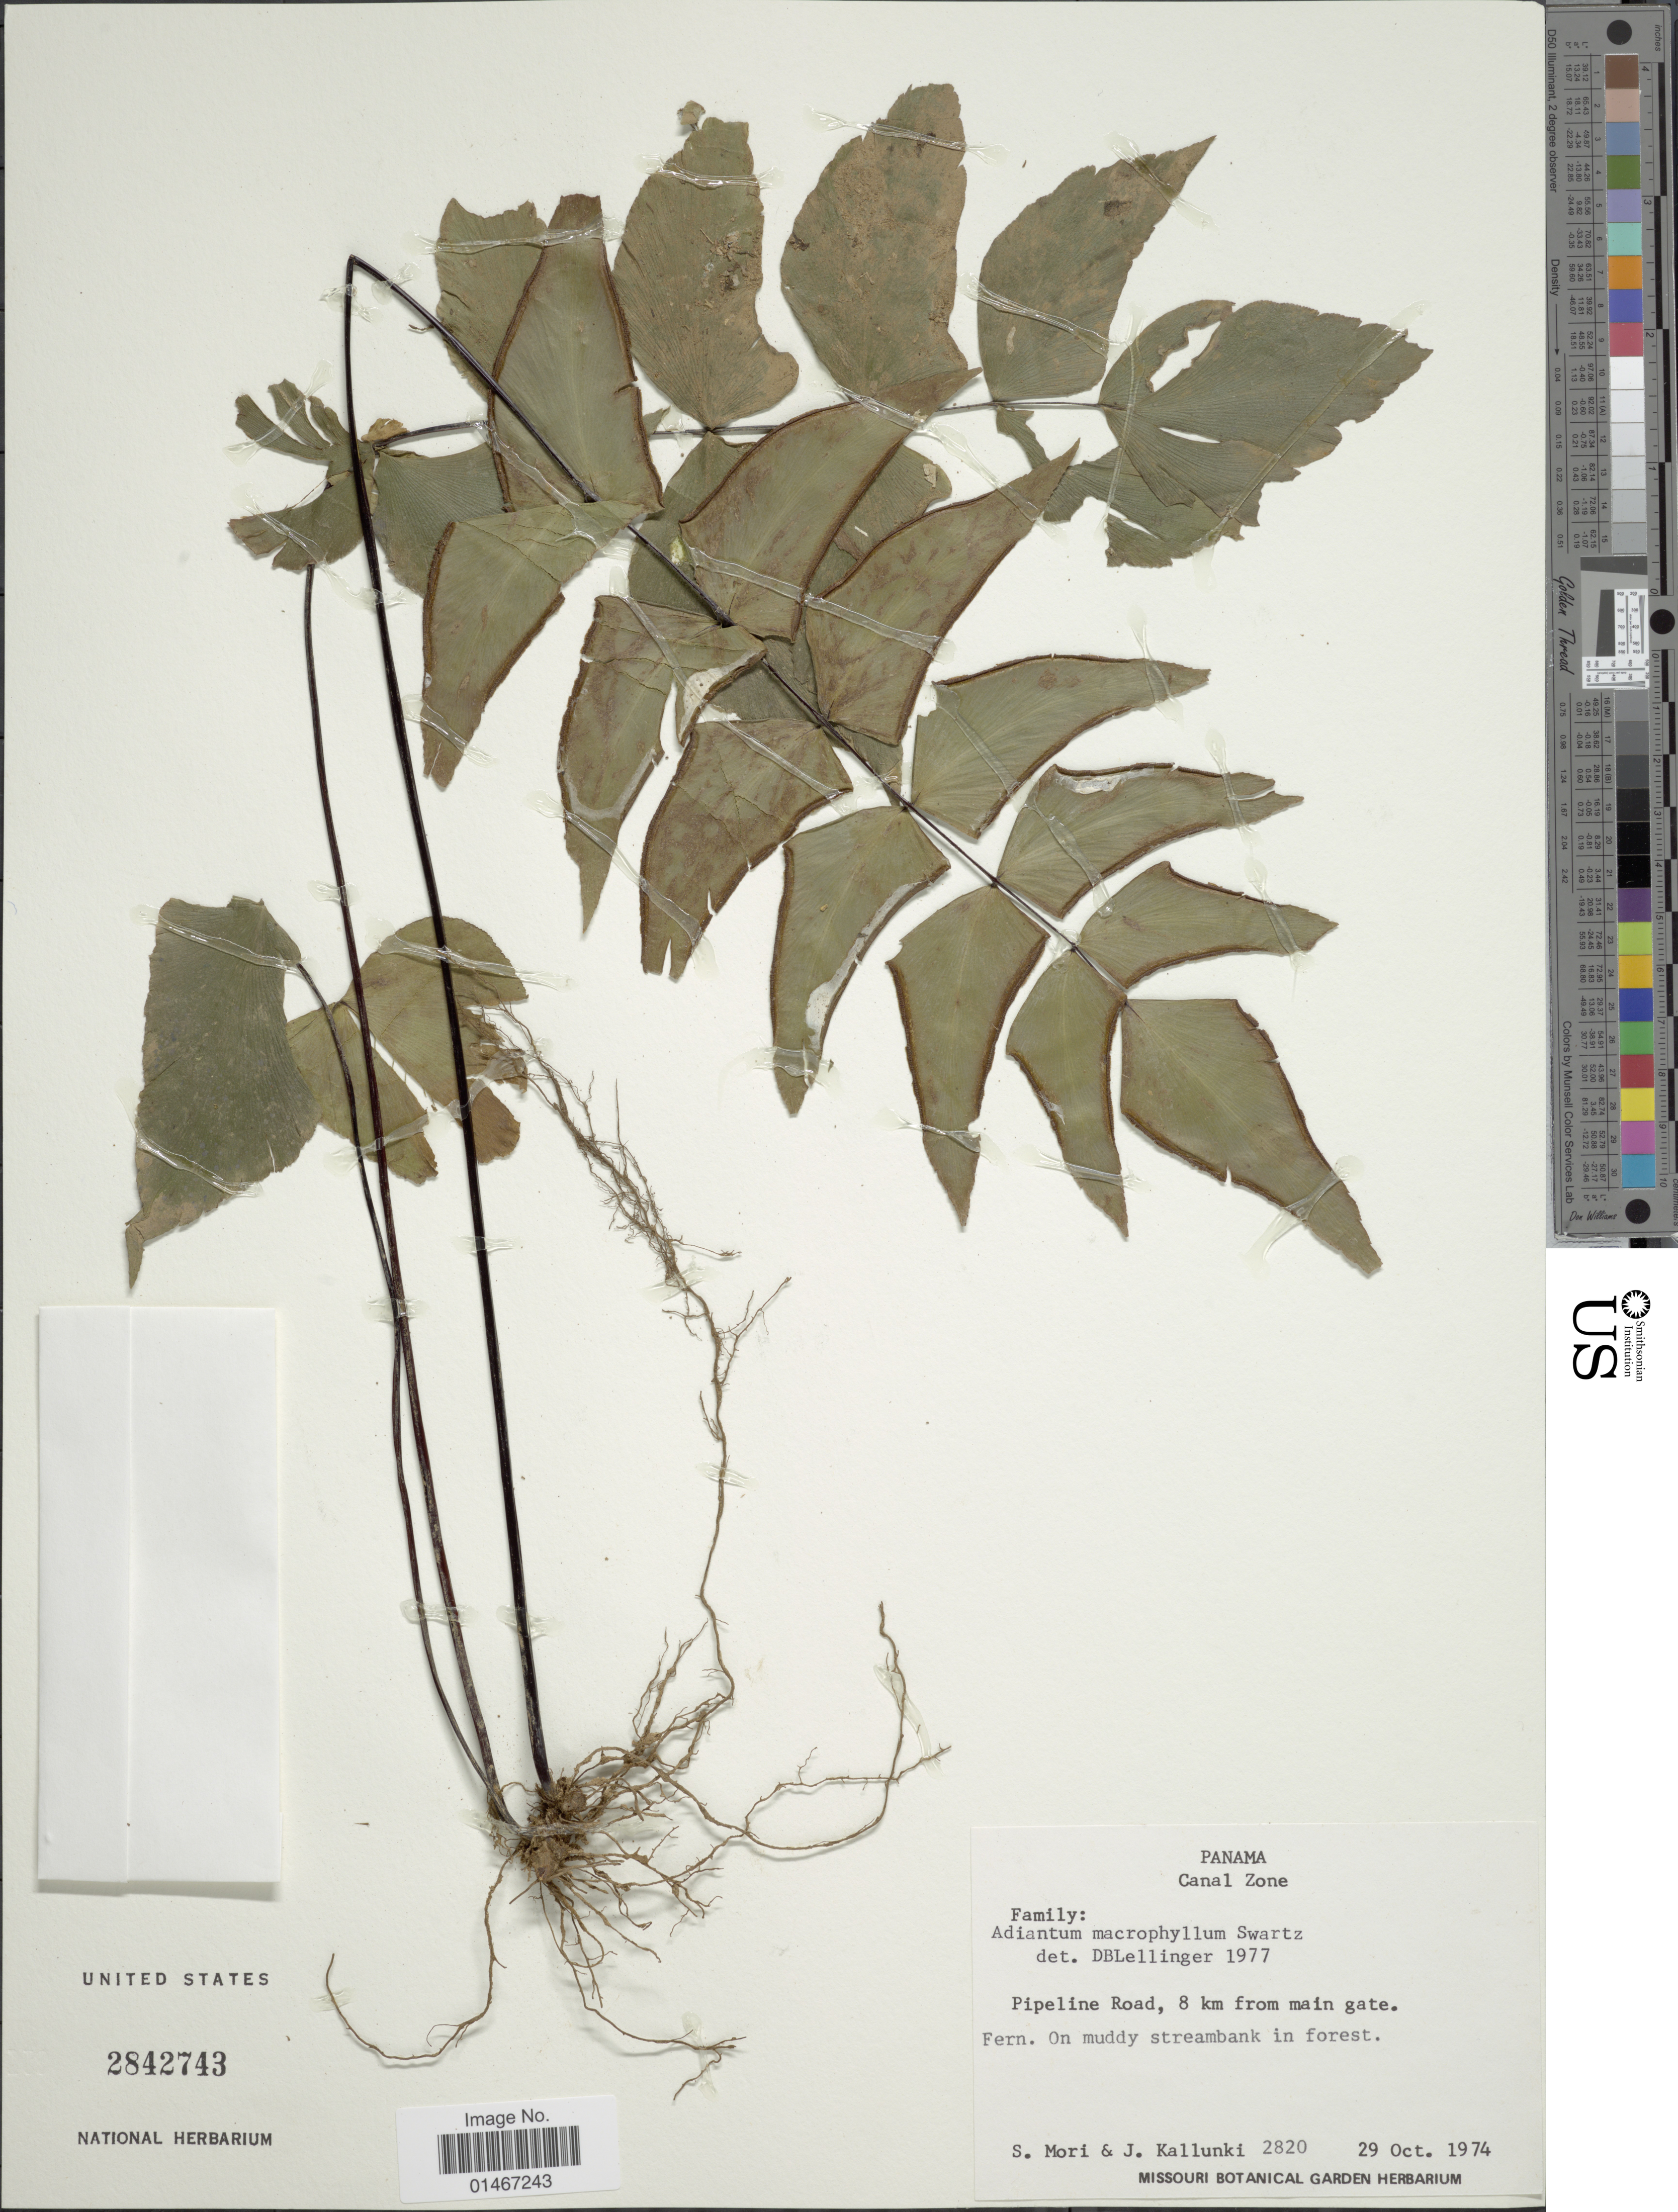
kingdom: Plantae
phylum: Tracheophyta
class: Polypodiopsida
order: Polypodiales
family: Pteridaceae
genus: Adiantum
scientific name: Adiantum macrophyllum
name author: Sw.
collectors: S. Mori & J. Kallunki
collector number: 2820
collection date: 1974-10-29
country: Panama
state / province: Panamá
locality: Canal Zone. Pipeline Road, 8 km from main gate.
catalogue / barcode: US 2842743